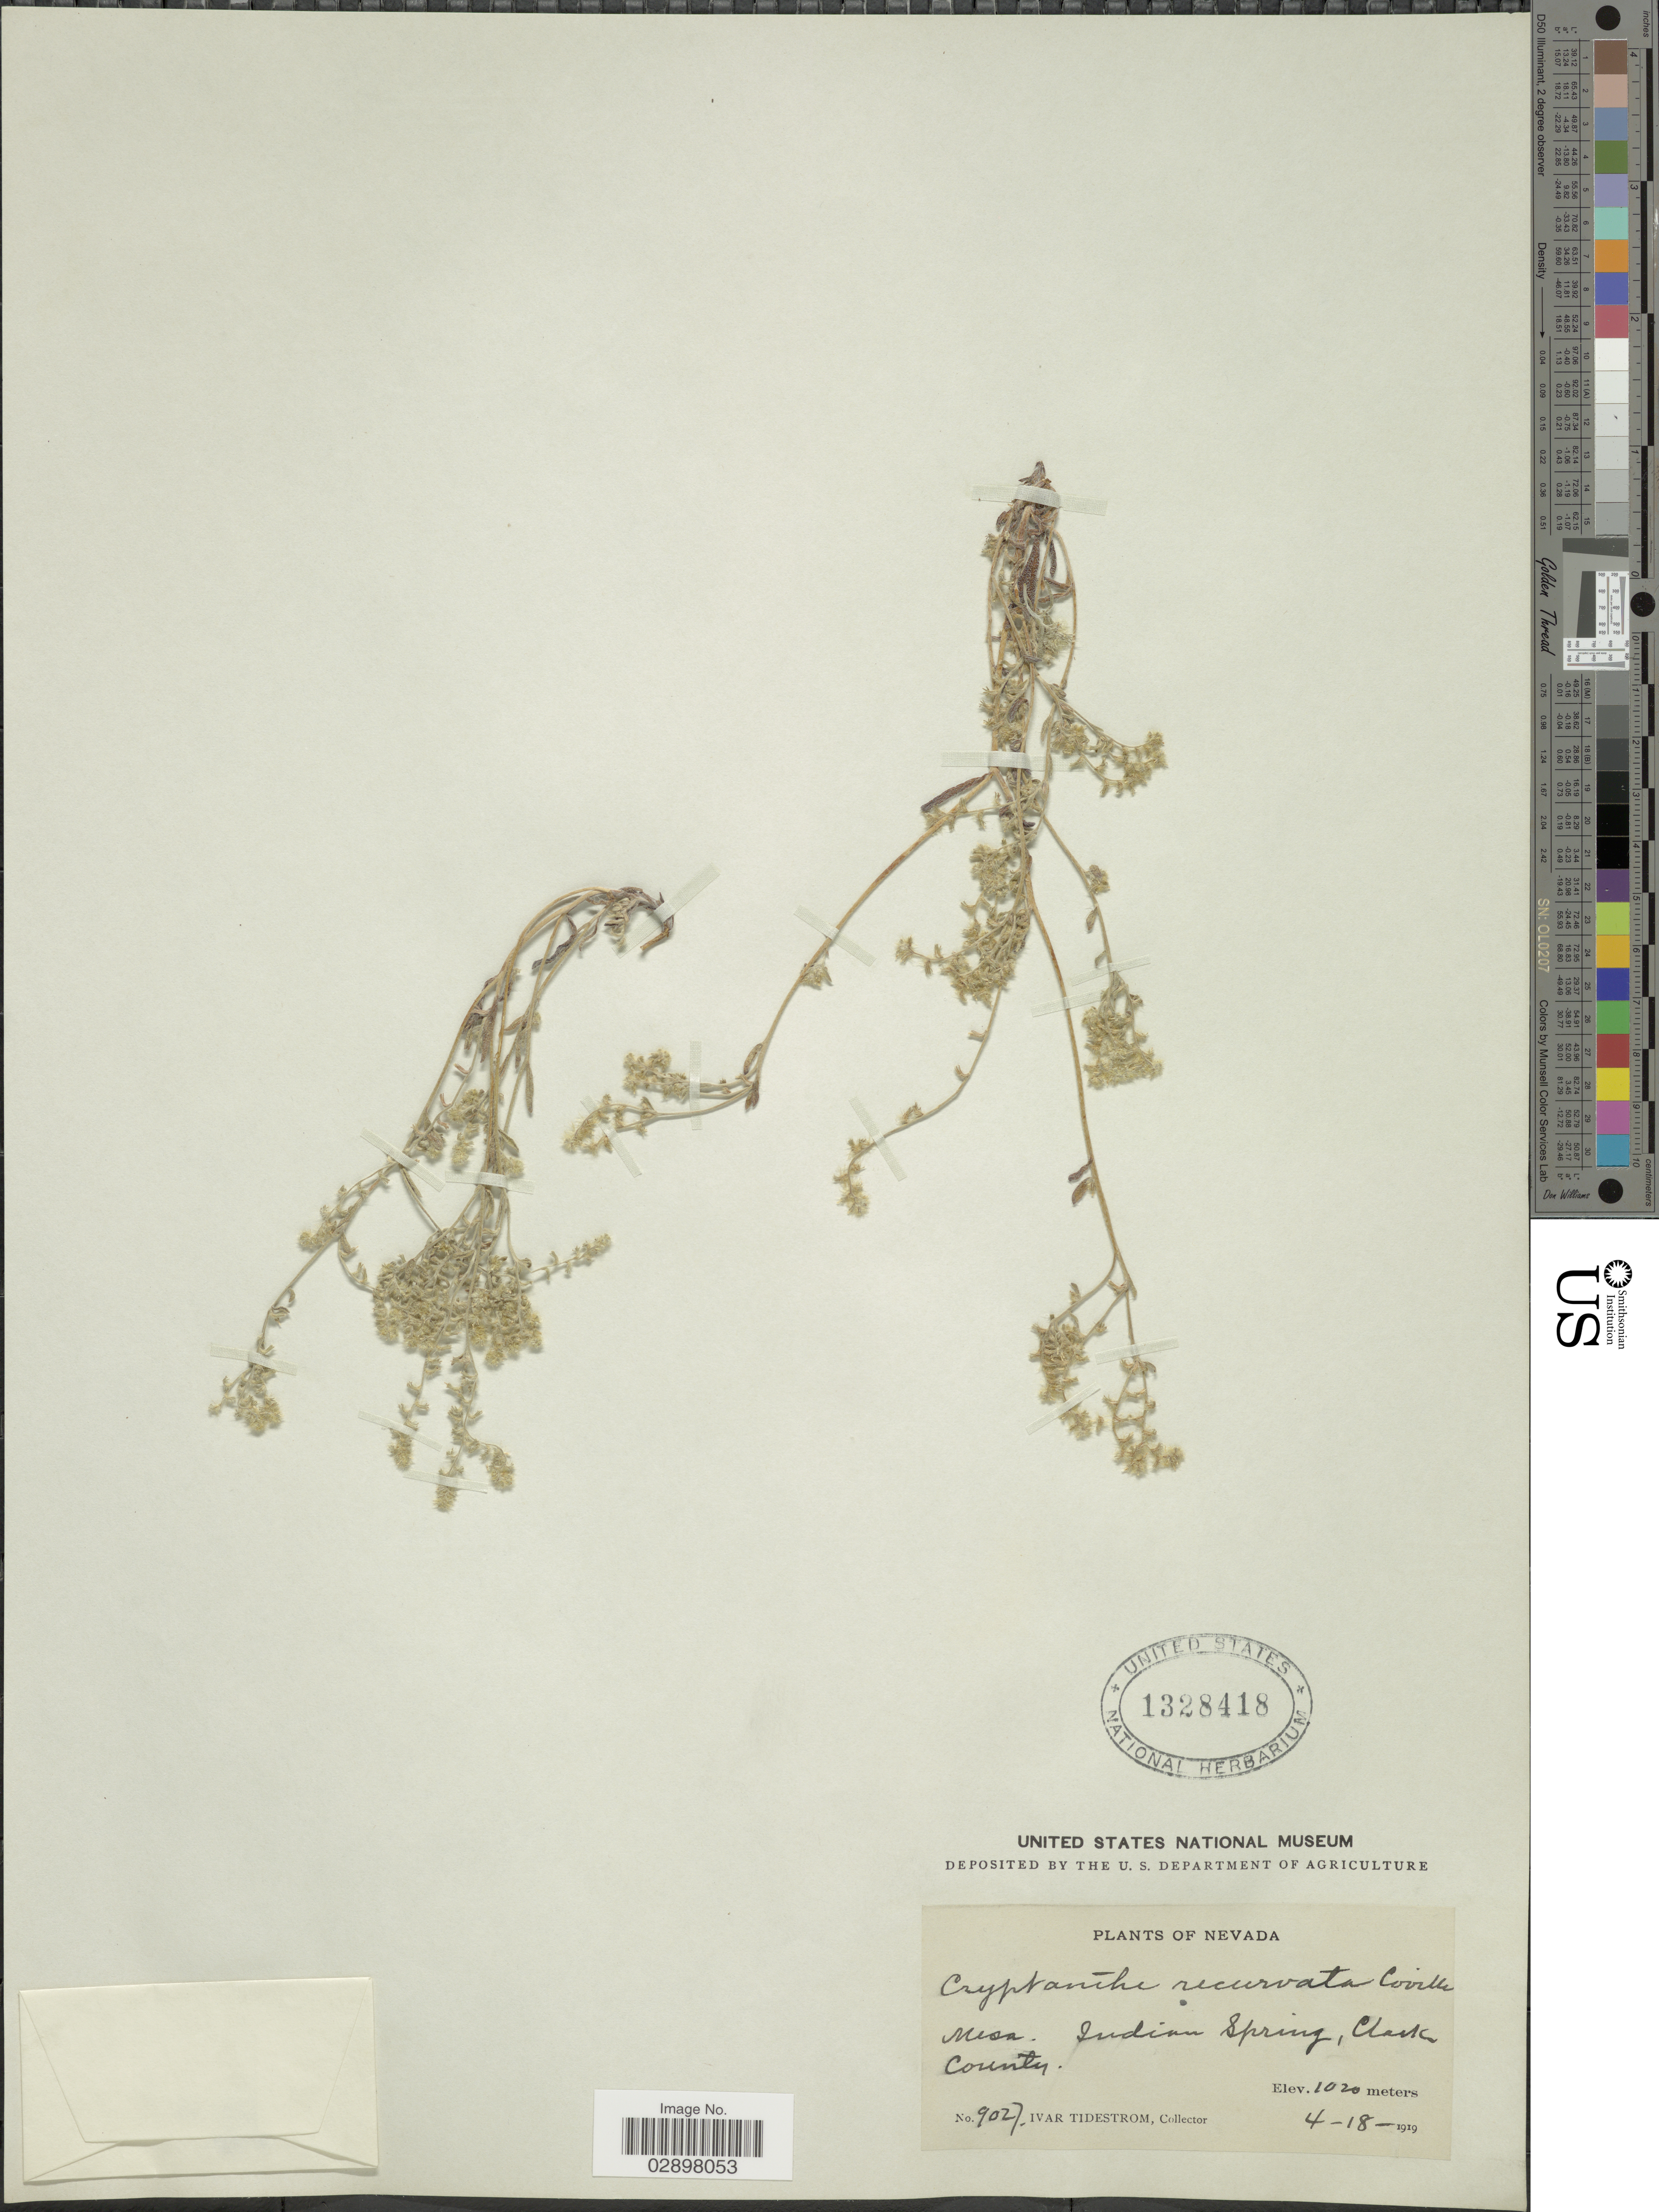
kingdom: Plantae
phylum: Tracheophyta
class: Magnoliopsida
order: Boraginales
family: Boraginaceae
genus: Cryptantha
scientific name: Cryptantha recurvata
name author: Coville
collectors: I. F. Tidestrom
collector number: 9027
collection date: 1919-04-18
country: United States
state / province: Nevada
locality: Mesa. Indian Spring, Clark County.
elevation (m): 1020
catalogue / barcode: US 1328418